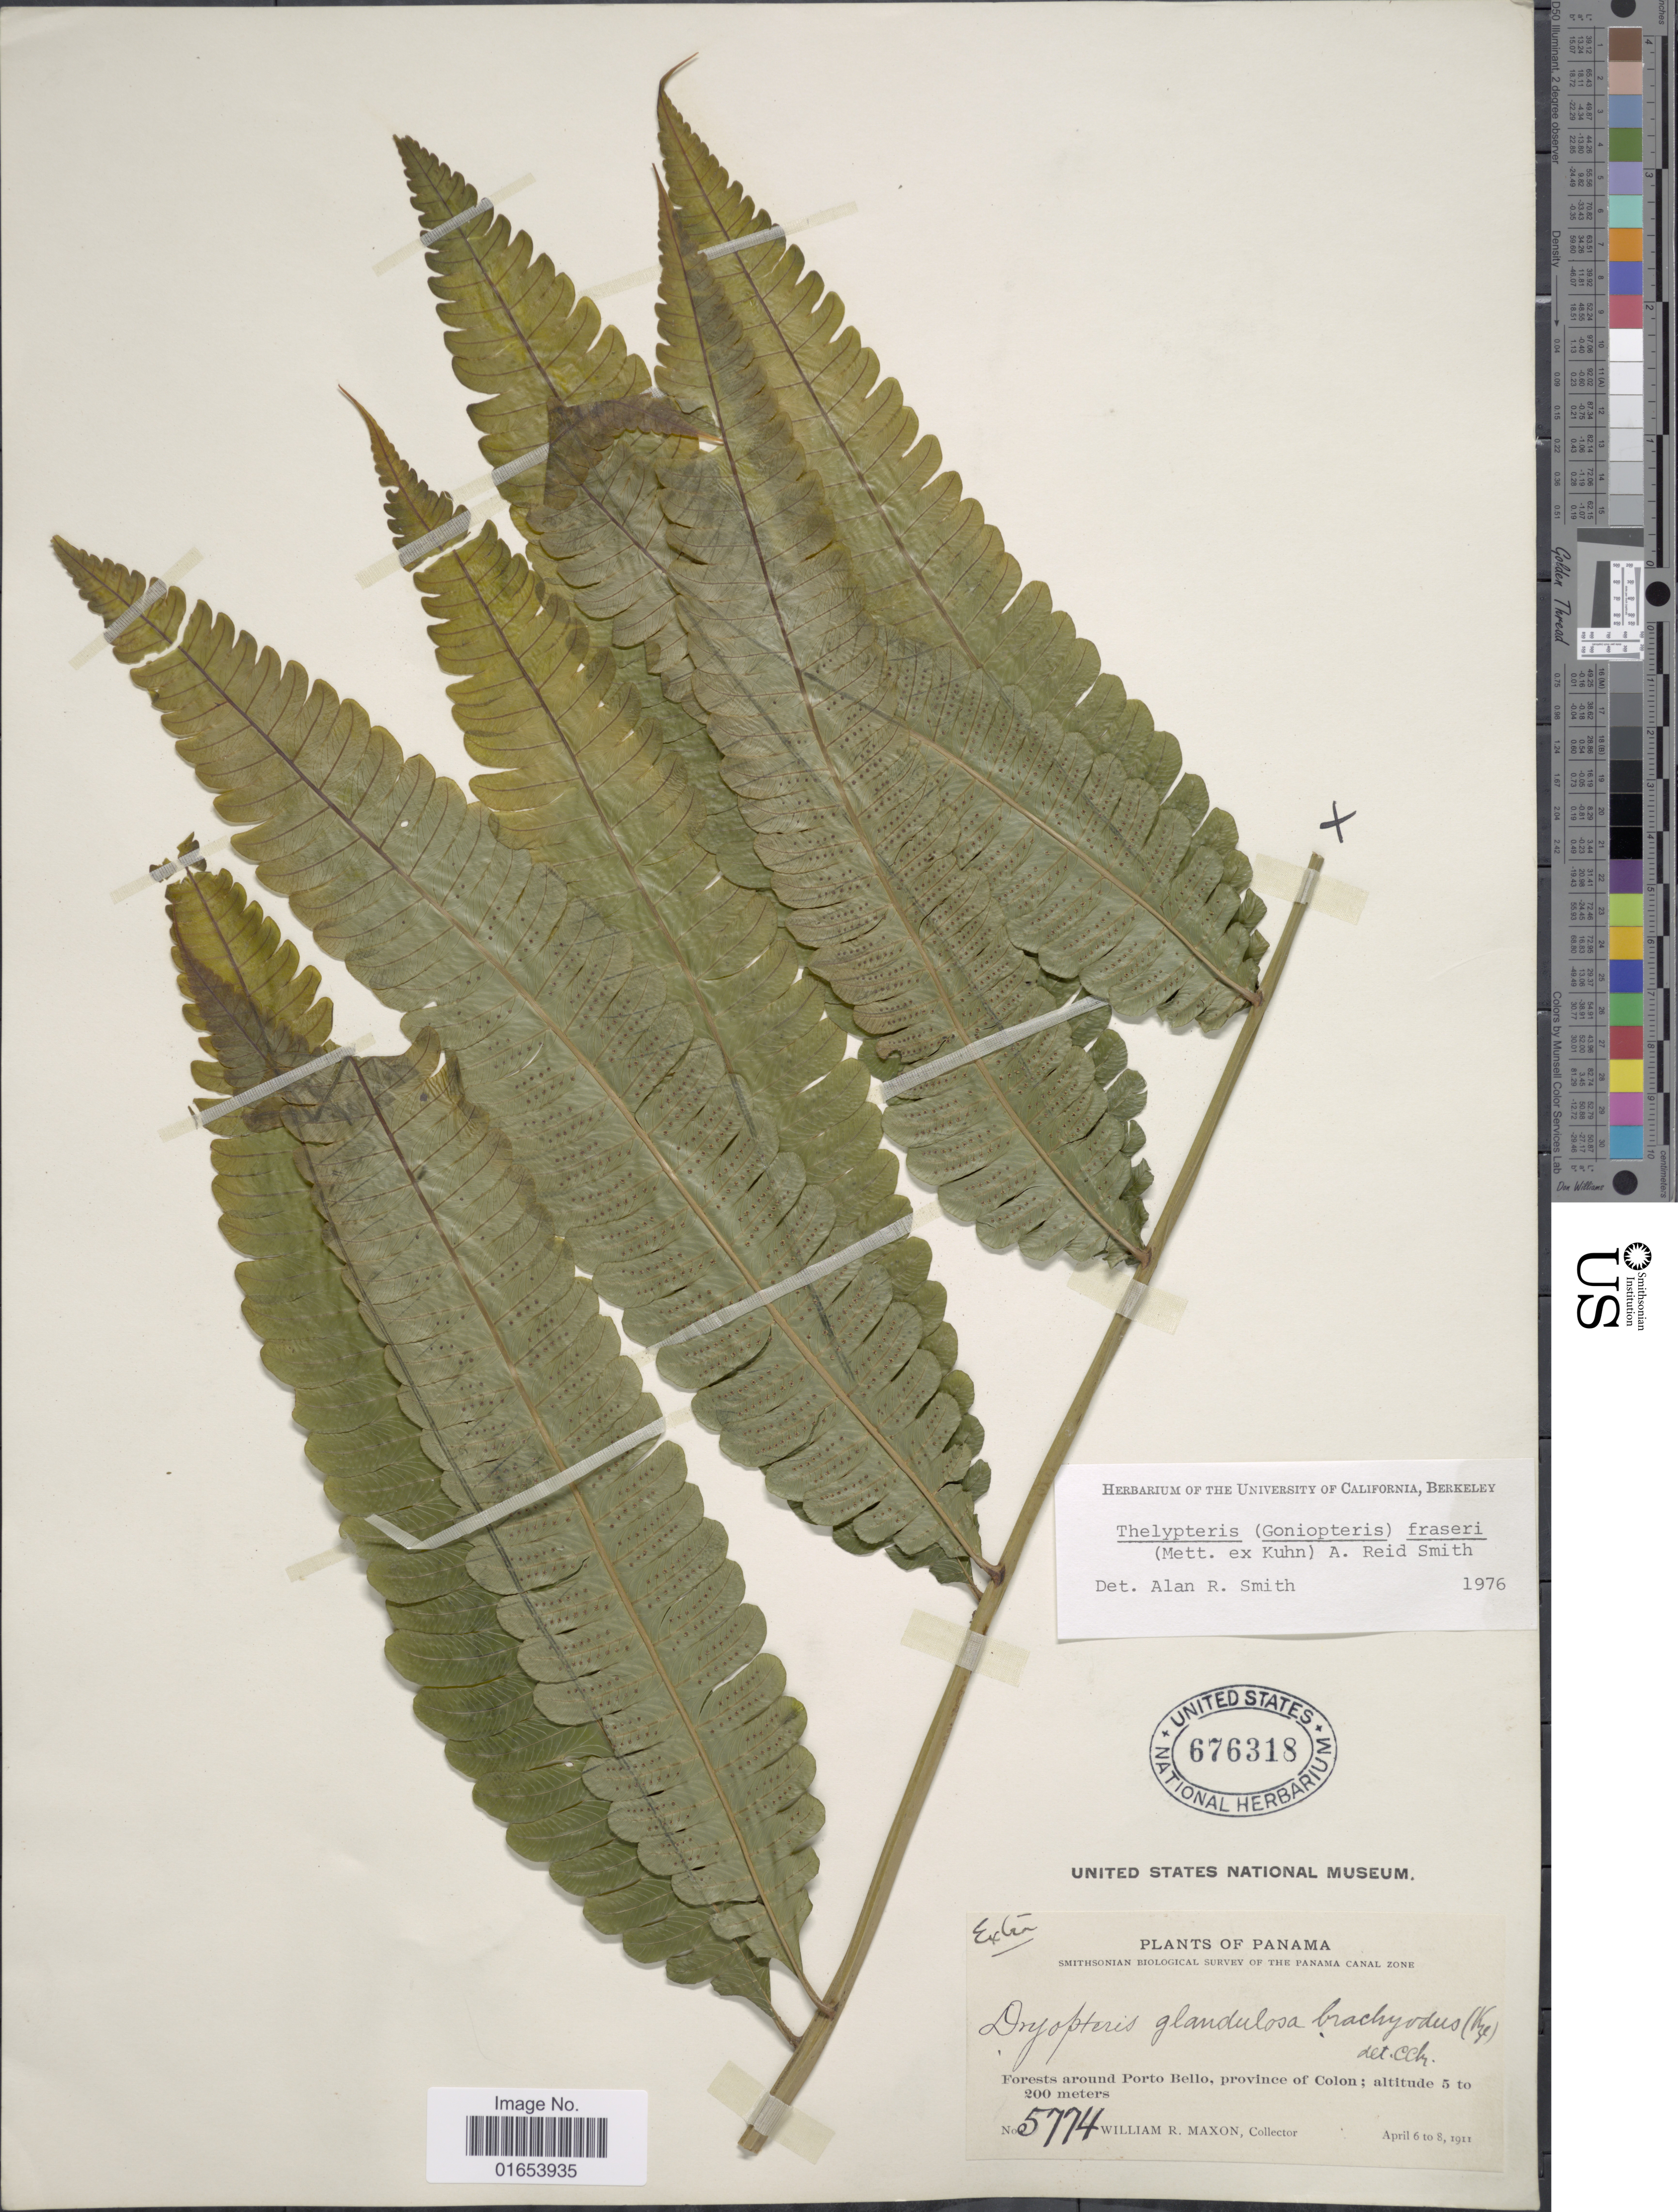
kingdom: Plantae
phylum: Tracheophyta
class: Polypodiopsida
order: Polypodiales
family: Thelypteridaceae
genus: Goniopteris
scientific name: Goniopteris fraseri (Mett.) comb. nov., ined 2015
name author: (Mett.)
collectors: W. R. Maxon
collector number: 5774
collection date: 1911-04-06/1911-04-08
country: Panama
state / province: Colón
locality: Forests around Porto Bello, province of Colon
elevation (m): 5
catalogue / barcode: US 676318